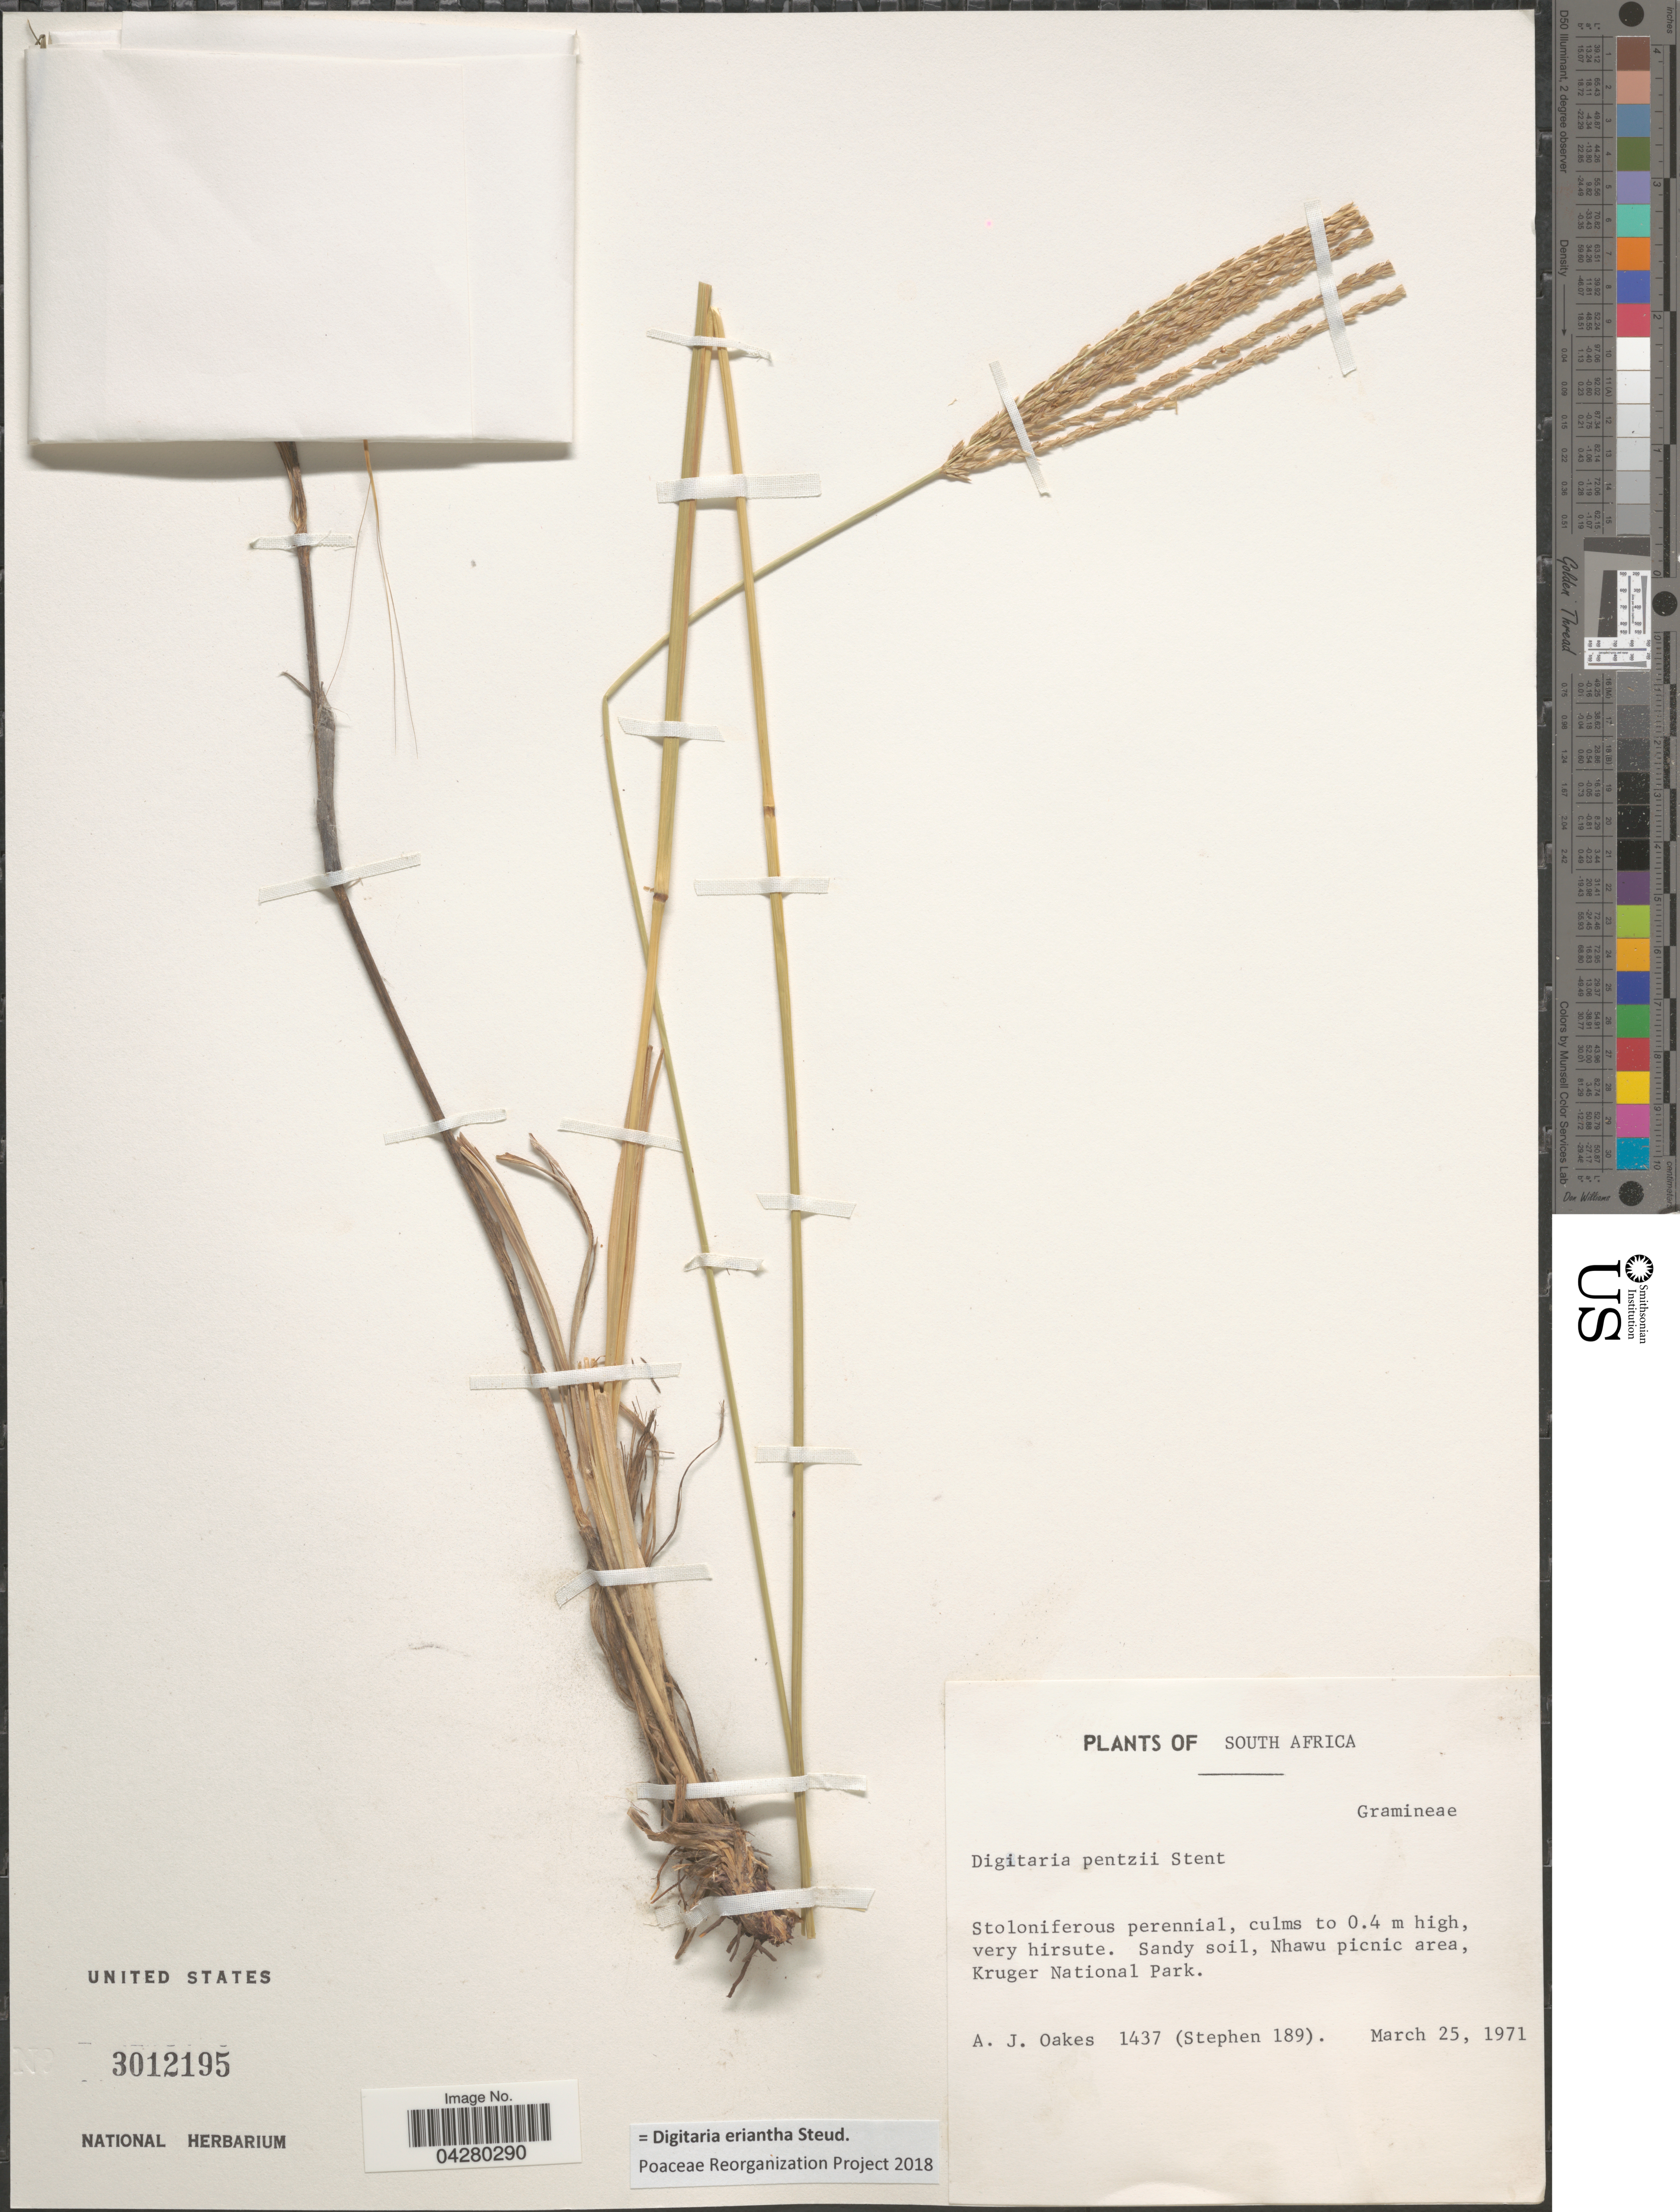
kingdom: Plantae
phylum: Tracheophyta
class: Liliopsida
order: Poales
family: Poaceae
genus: Digitaria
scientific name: Digitaria eriantha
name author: Steud.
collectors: A. Oakes & Stephen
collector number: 1437/189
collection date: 1971-03-25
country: South Africa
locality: Sandy soil, Nhawu picnic area, Kruger National Park.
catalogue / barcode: US 3012195